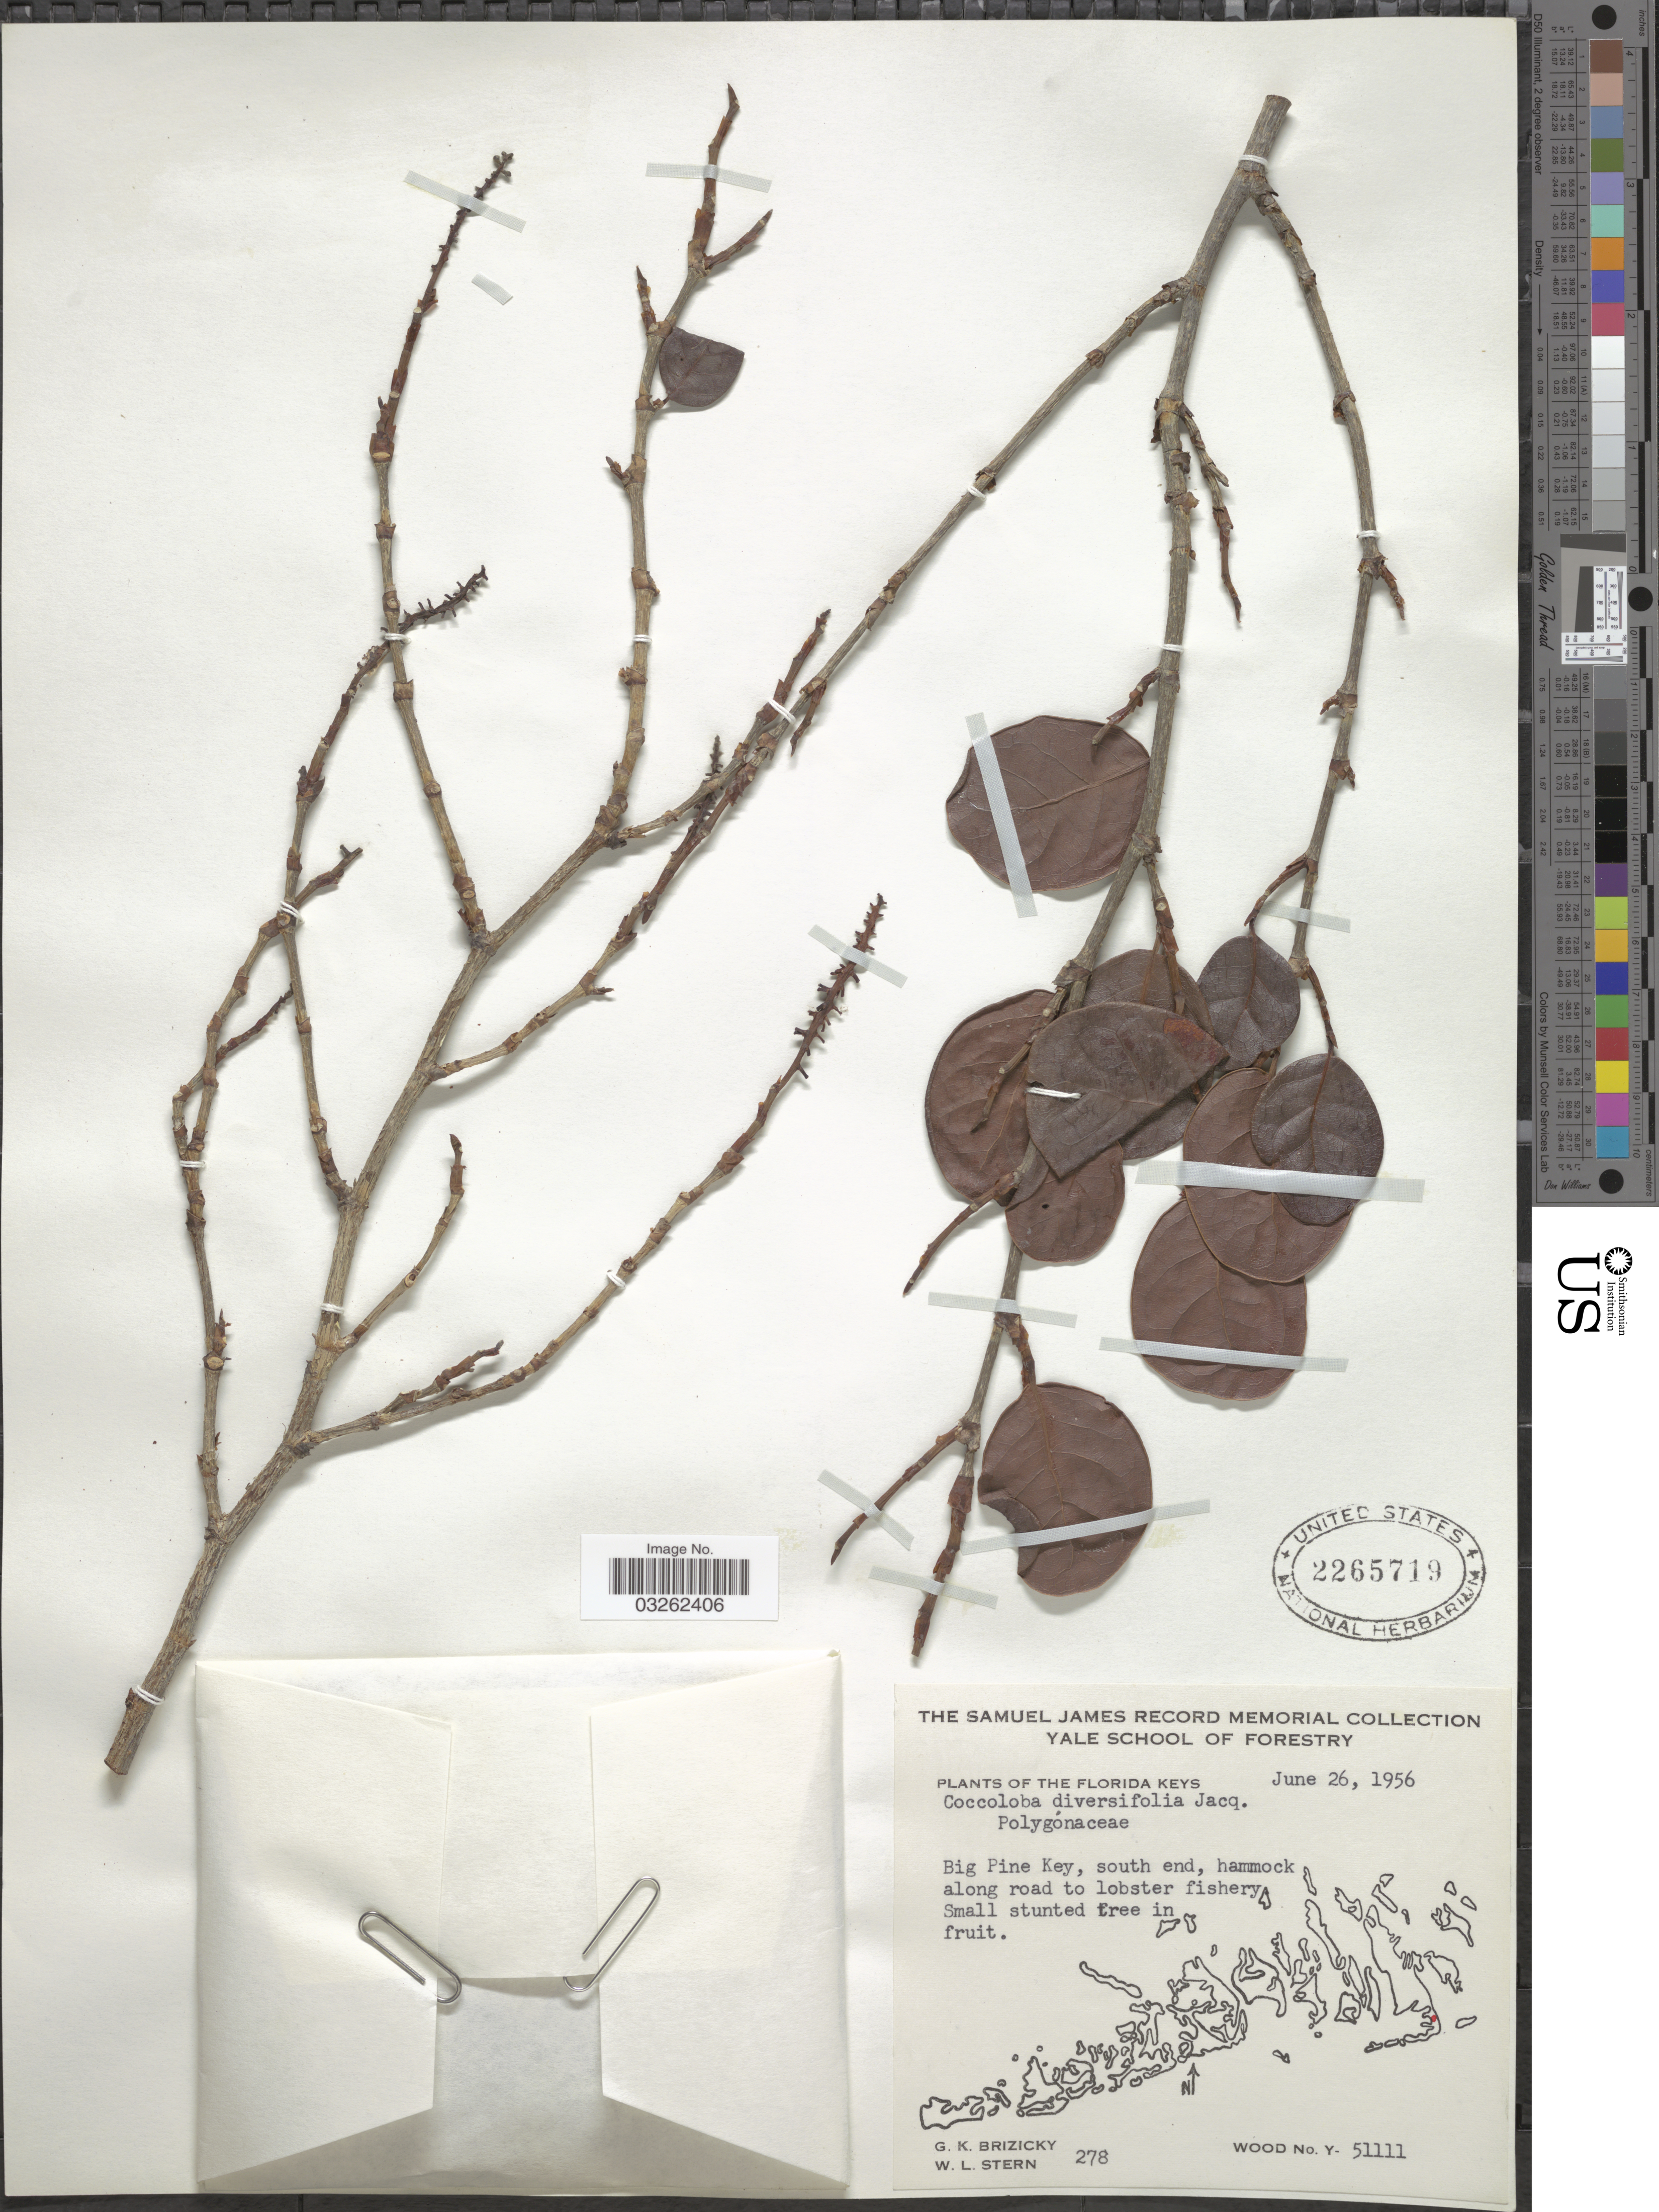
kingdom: Plantae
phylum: Tracheophyta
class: Magnoliopsida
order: Caryophyllales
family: Polygonaceae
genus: Coccoloba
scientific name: Coccoloba diversifolia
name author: Jacq.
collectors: G. K. Brizicky & W. L. Stern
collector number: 278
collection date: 1956-06-26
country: United States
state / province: Florida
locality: The Florida Keys, Big Pine Key, south end, hammock along road to lobster fishery.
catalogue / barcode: US 2265719